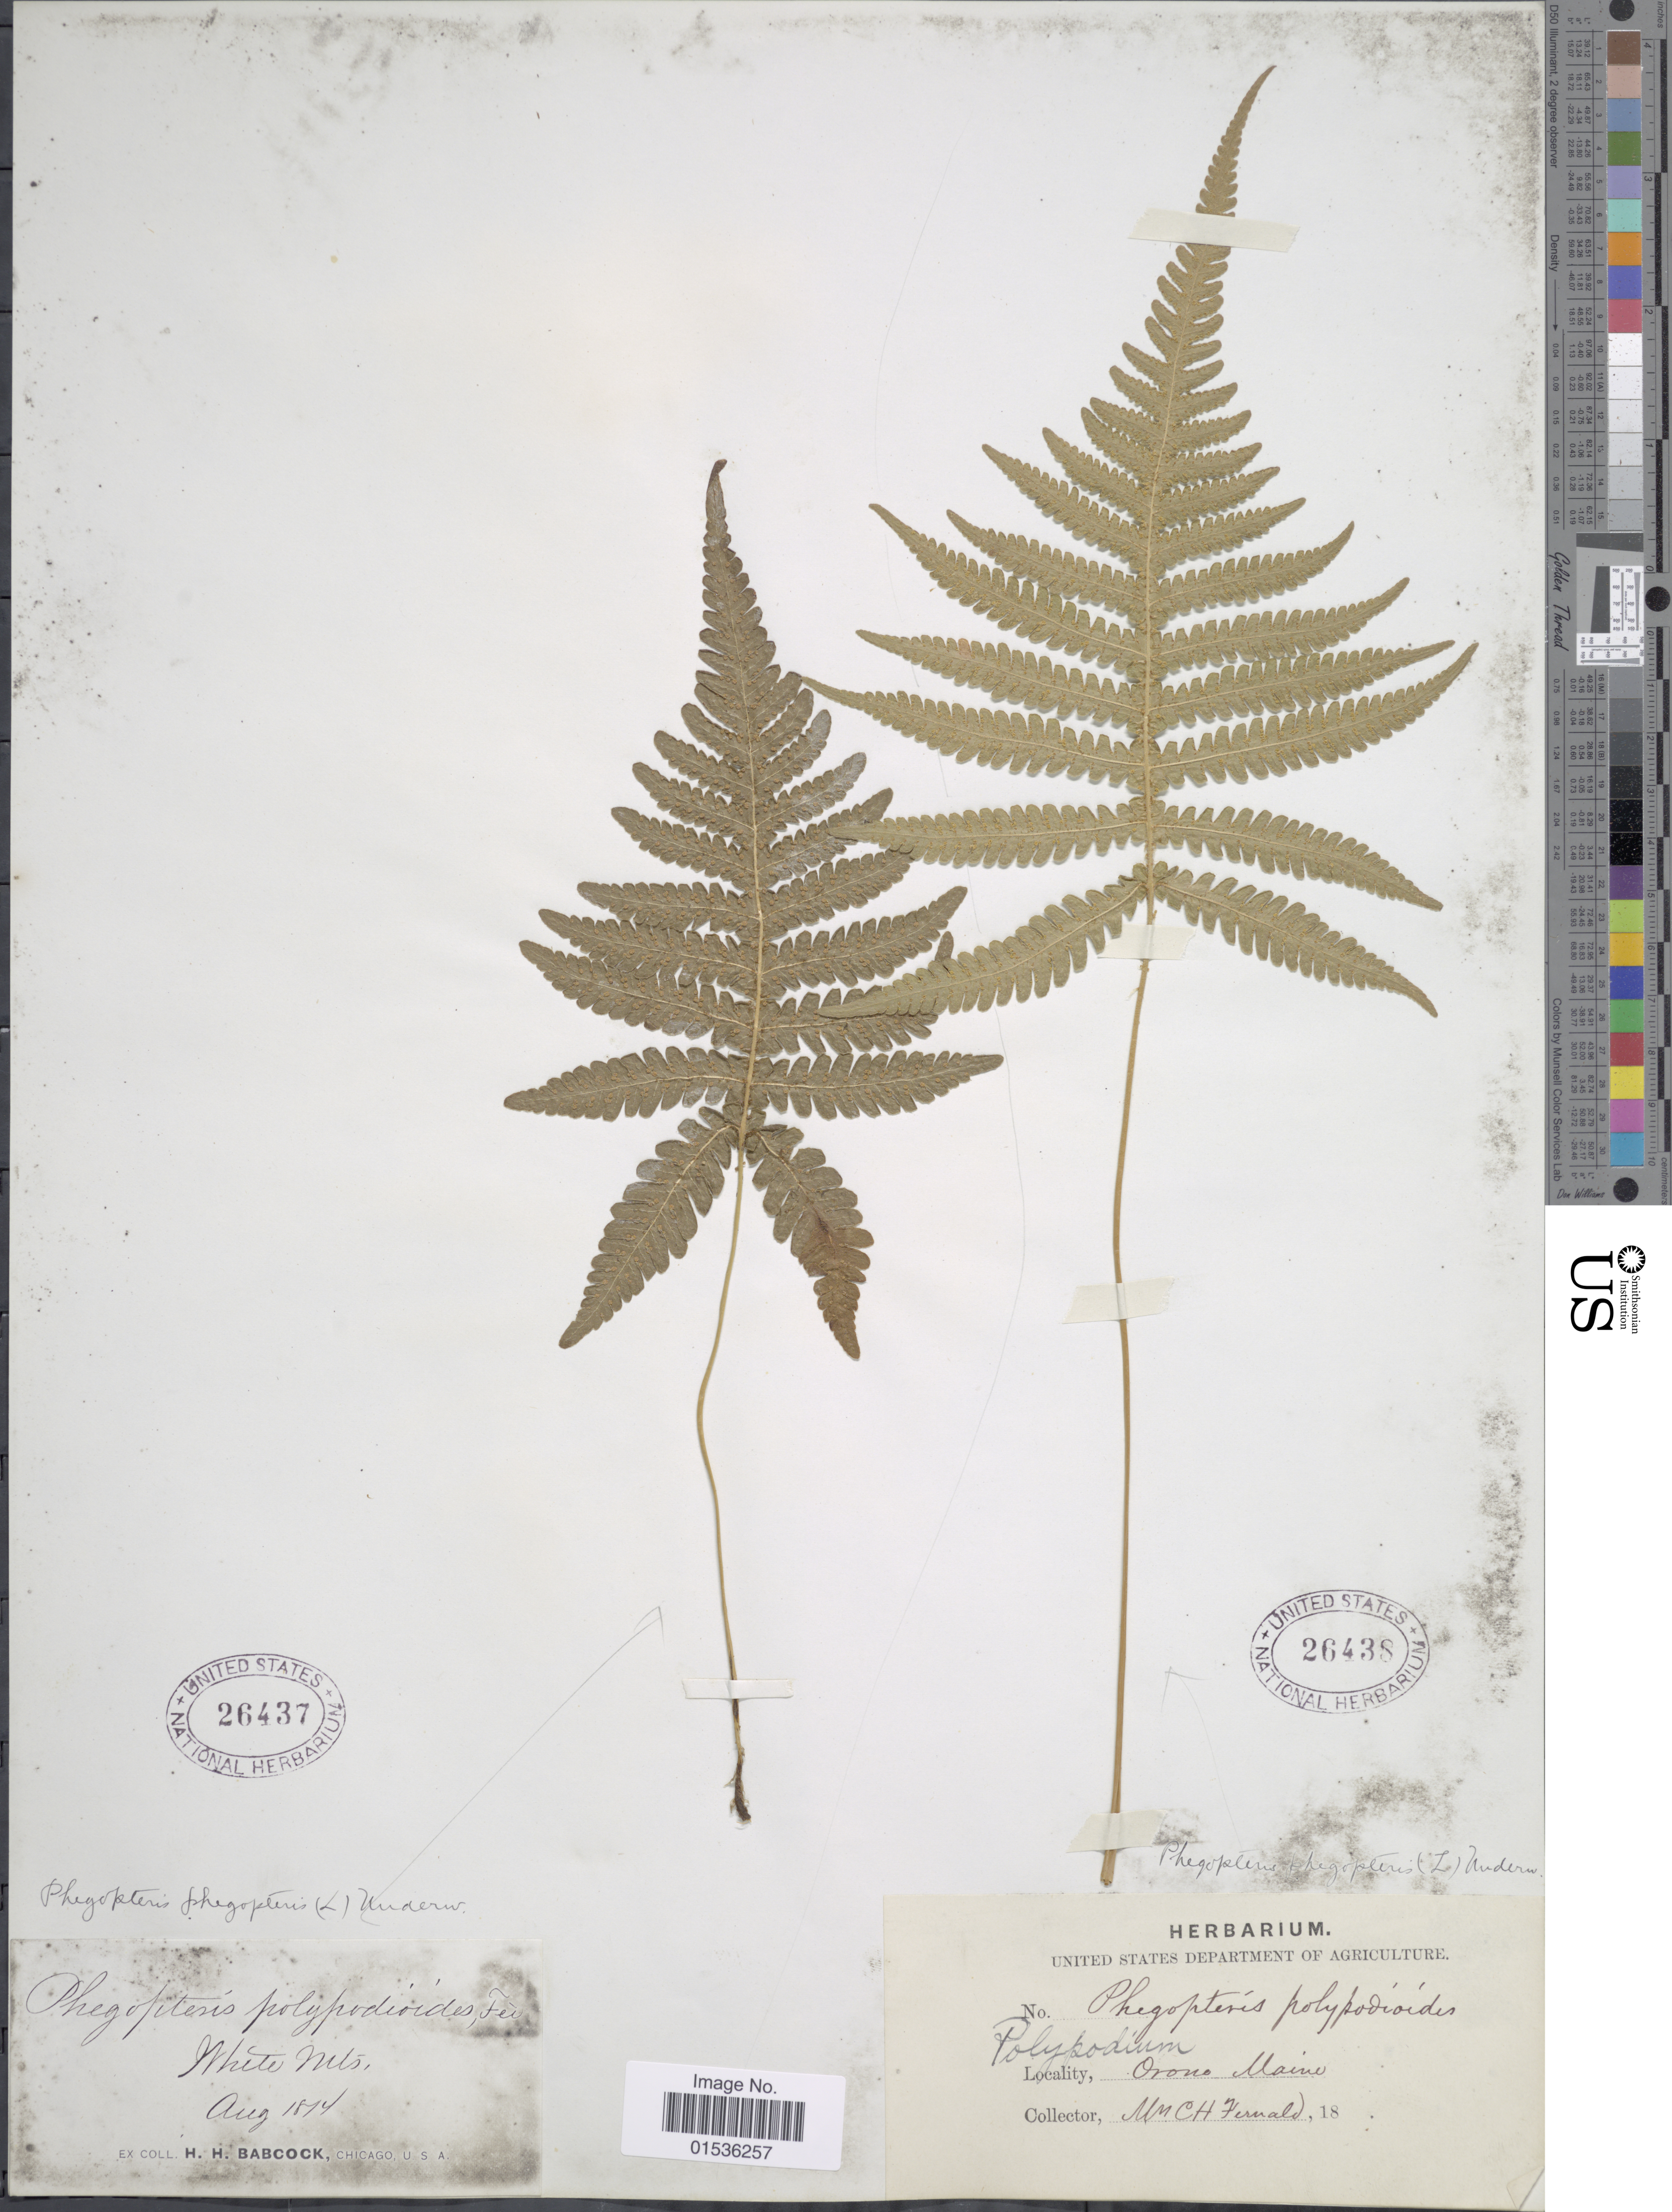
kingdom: Plantae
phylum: Tracheophyta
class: Polypodiopsida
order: Polypodiales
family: Thelypteridaceae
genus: Phegopteris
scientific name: Phegopteris connectilis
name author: (Michx.) Watt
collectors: H. Babcock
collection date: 1814-08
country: United States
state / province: Vermont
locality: White Mts.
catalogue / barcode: US 26437-2